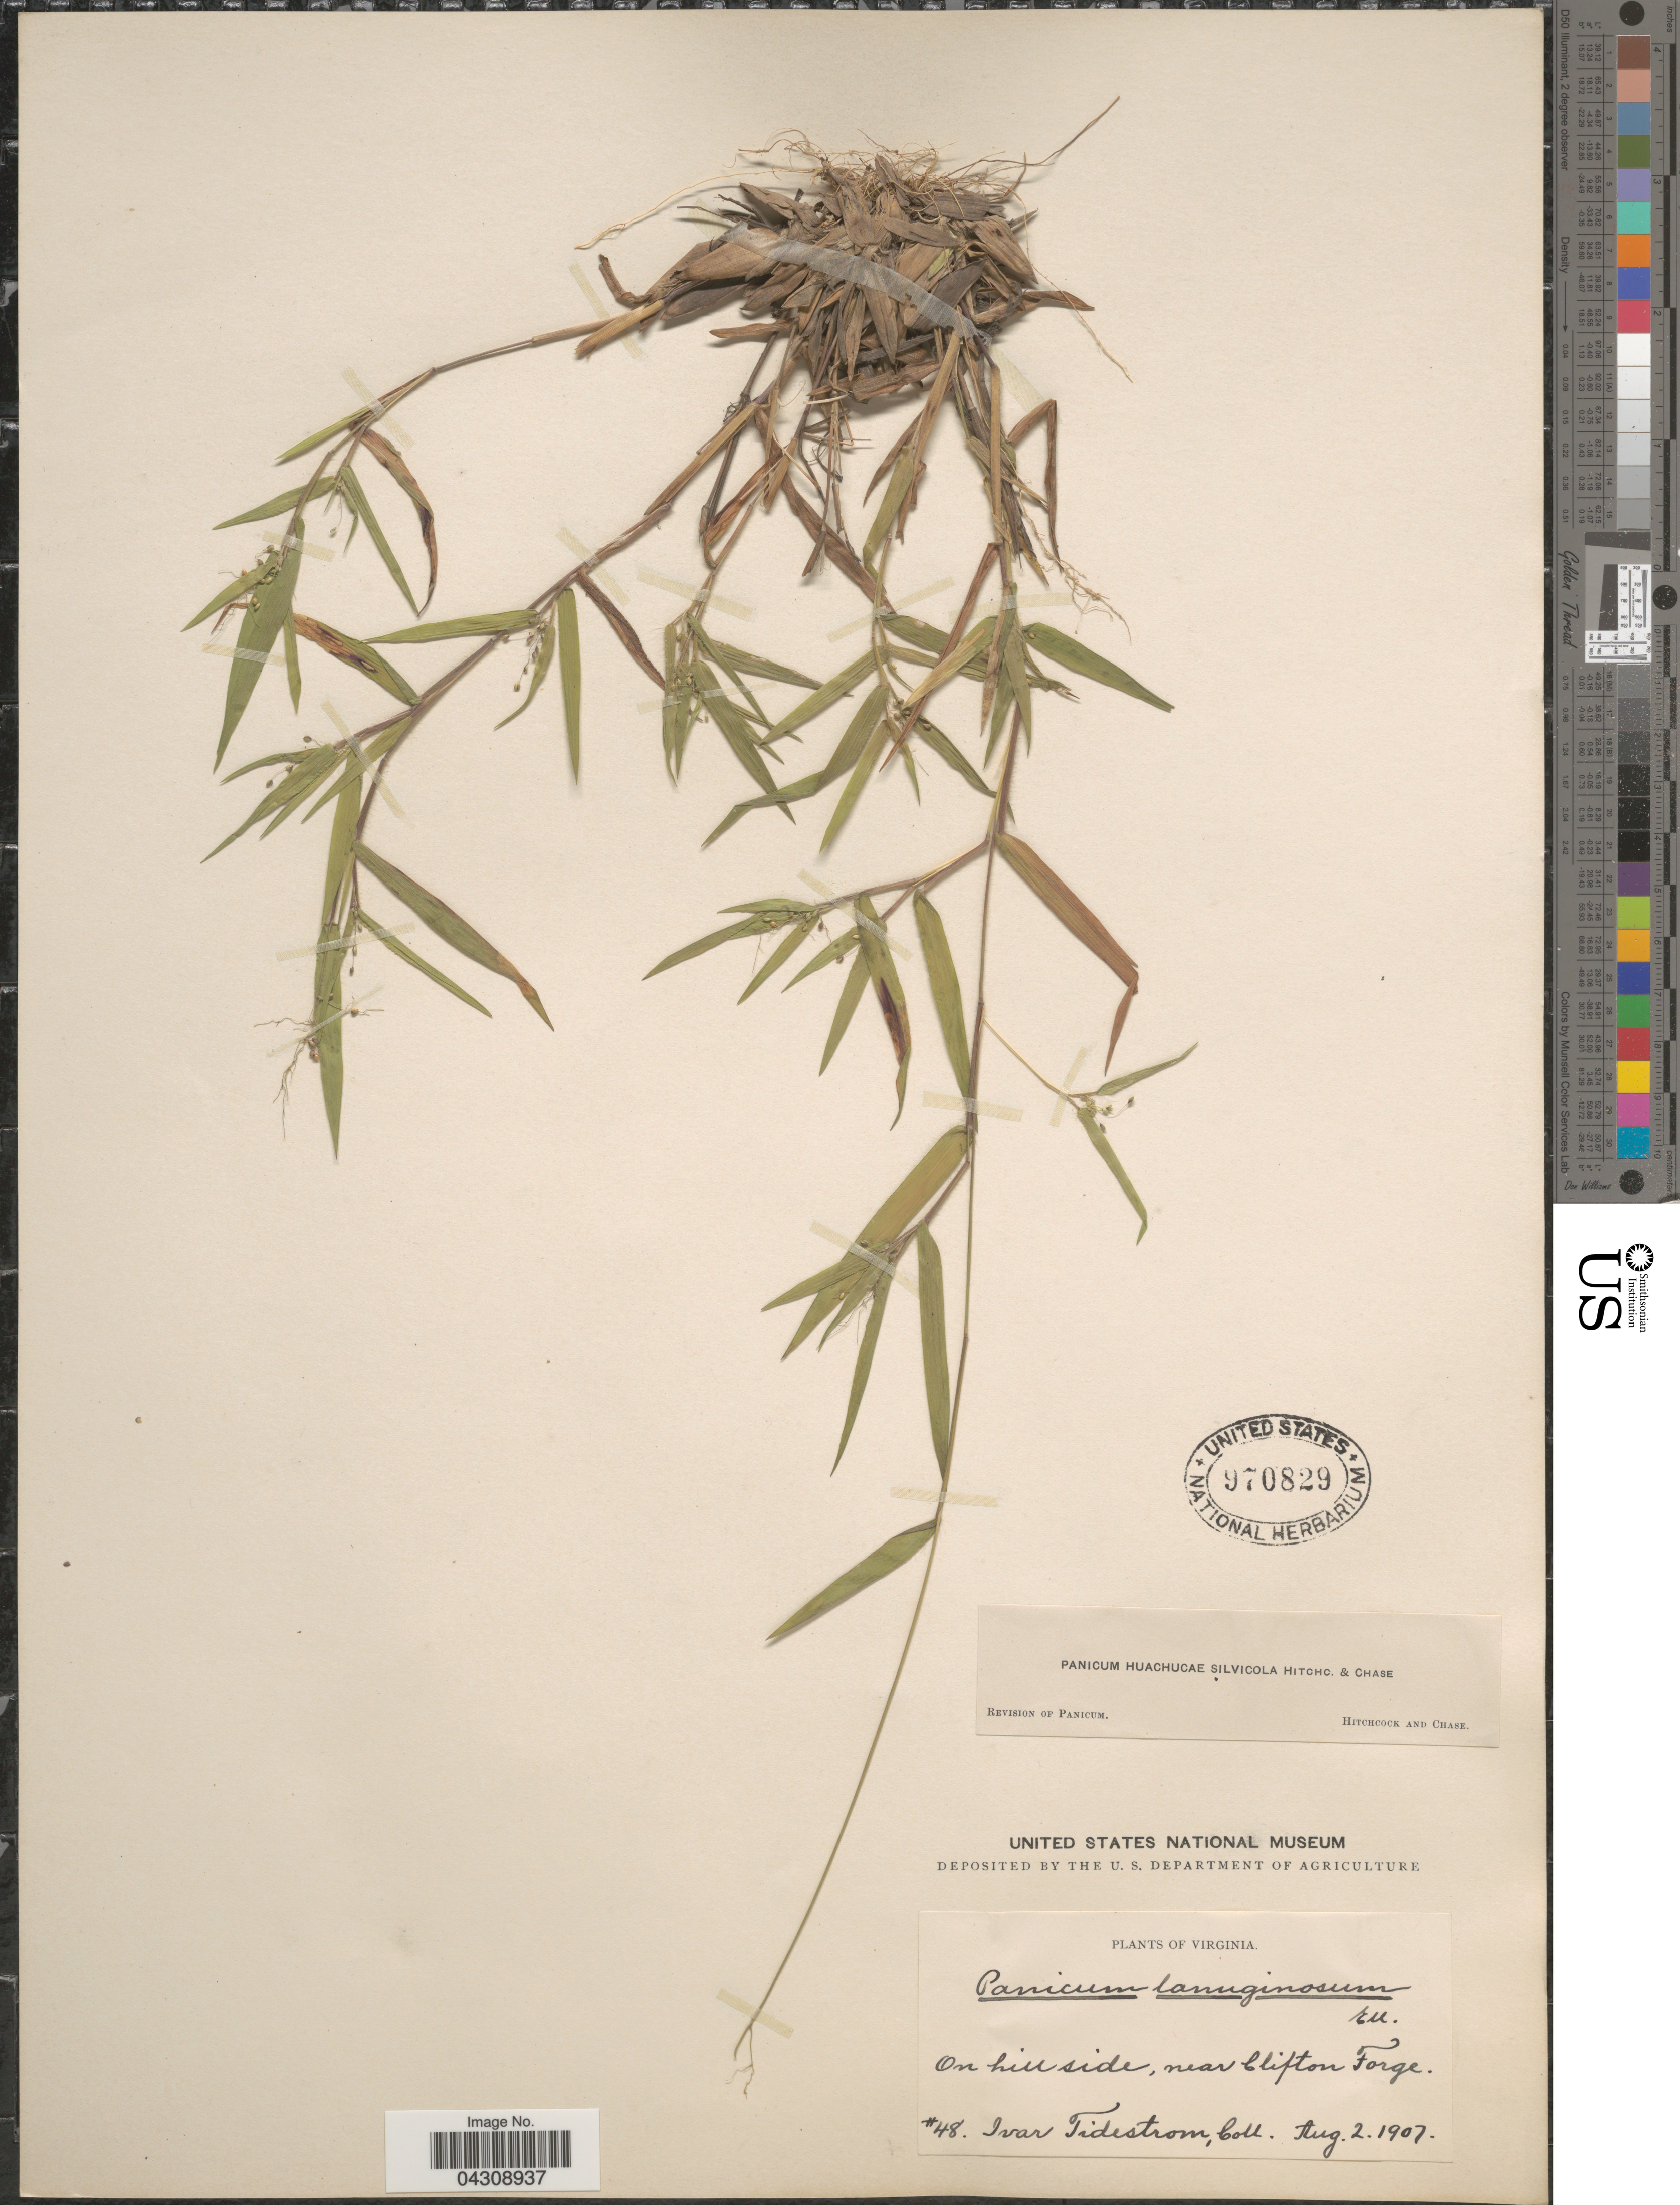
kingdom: Plantae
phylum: Tracheophyta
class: Liliopsida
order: Poales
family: Poaceae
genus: Dichanthelium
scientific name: Dichanthelium acuminatum var. acuminatum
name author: (Sw.) Gould & C.A. Clark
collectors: I. F. Tidestrom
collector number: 48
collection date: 1907-08-02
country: United States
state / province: Virginia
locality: On hill side, near Clifton Forge.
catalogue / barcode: US 970829